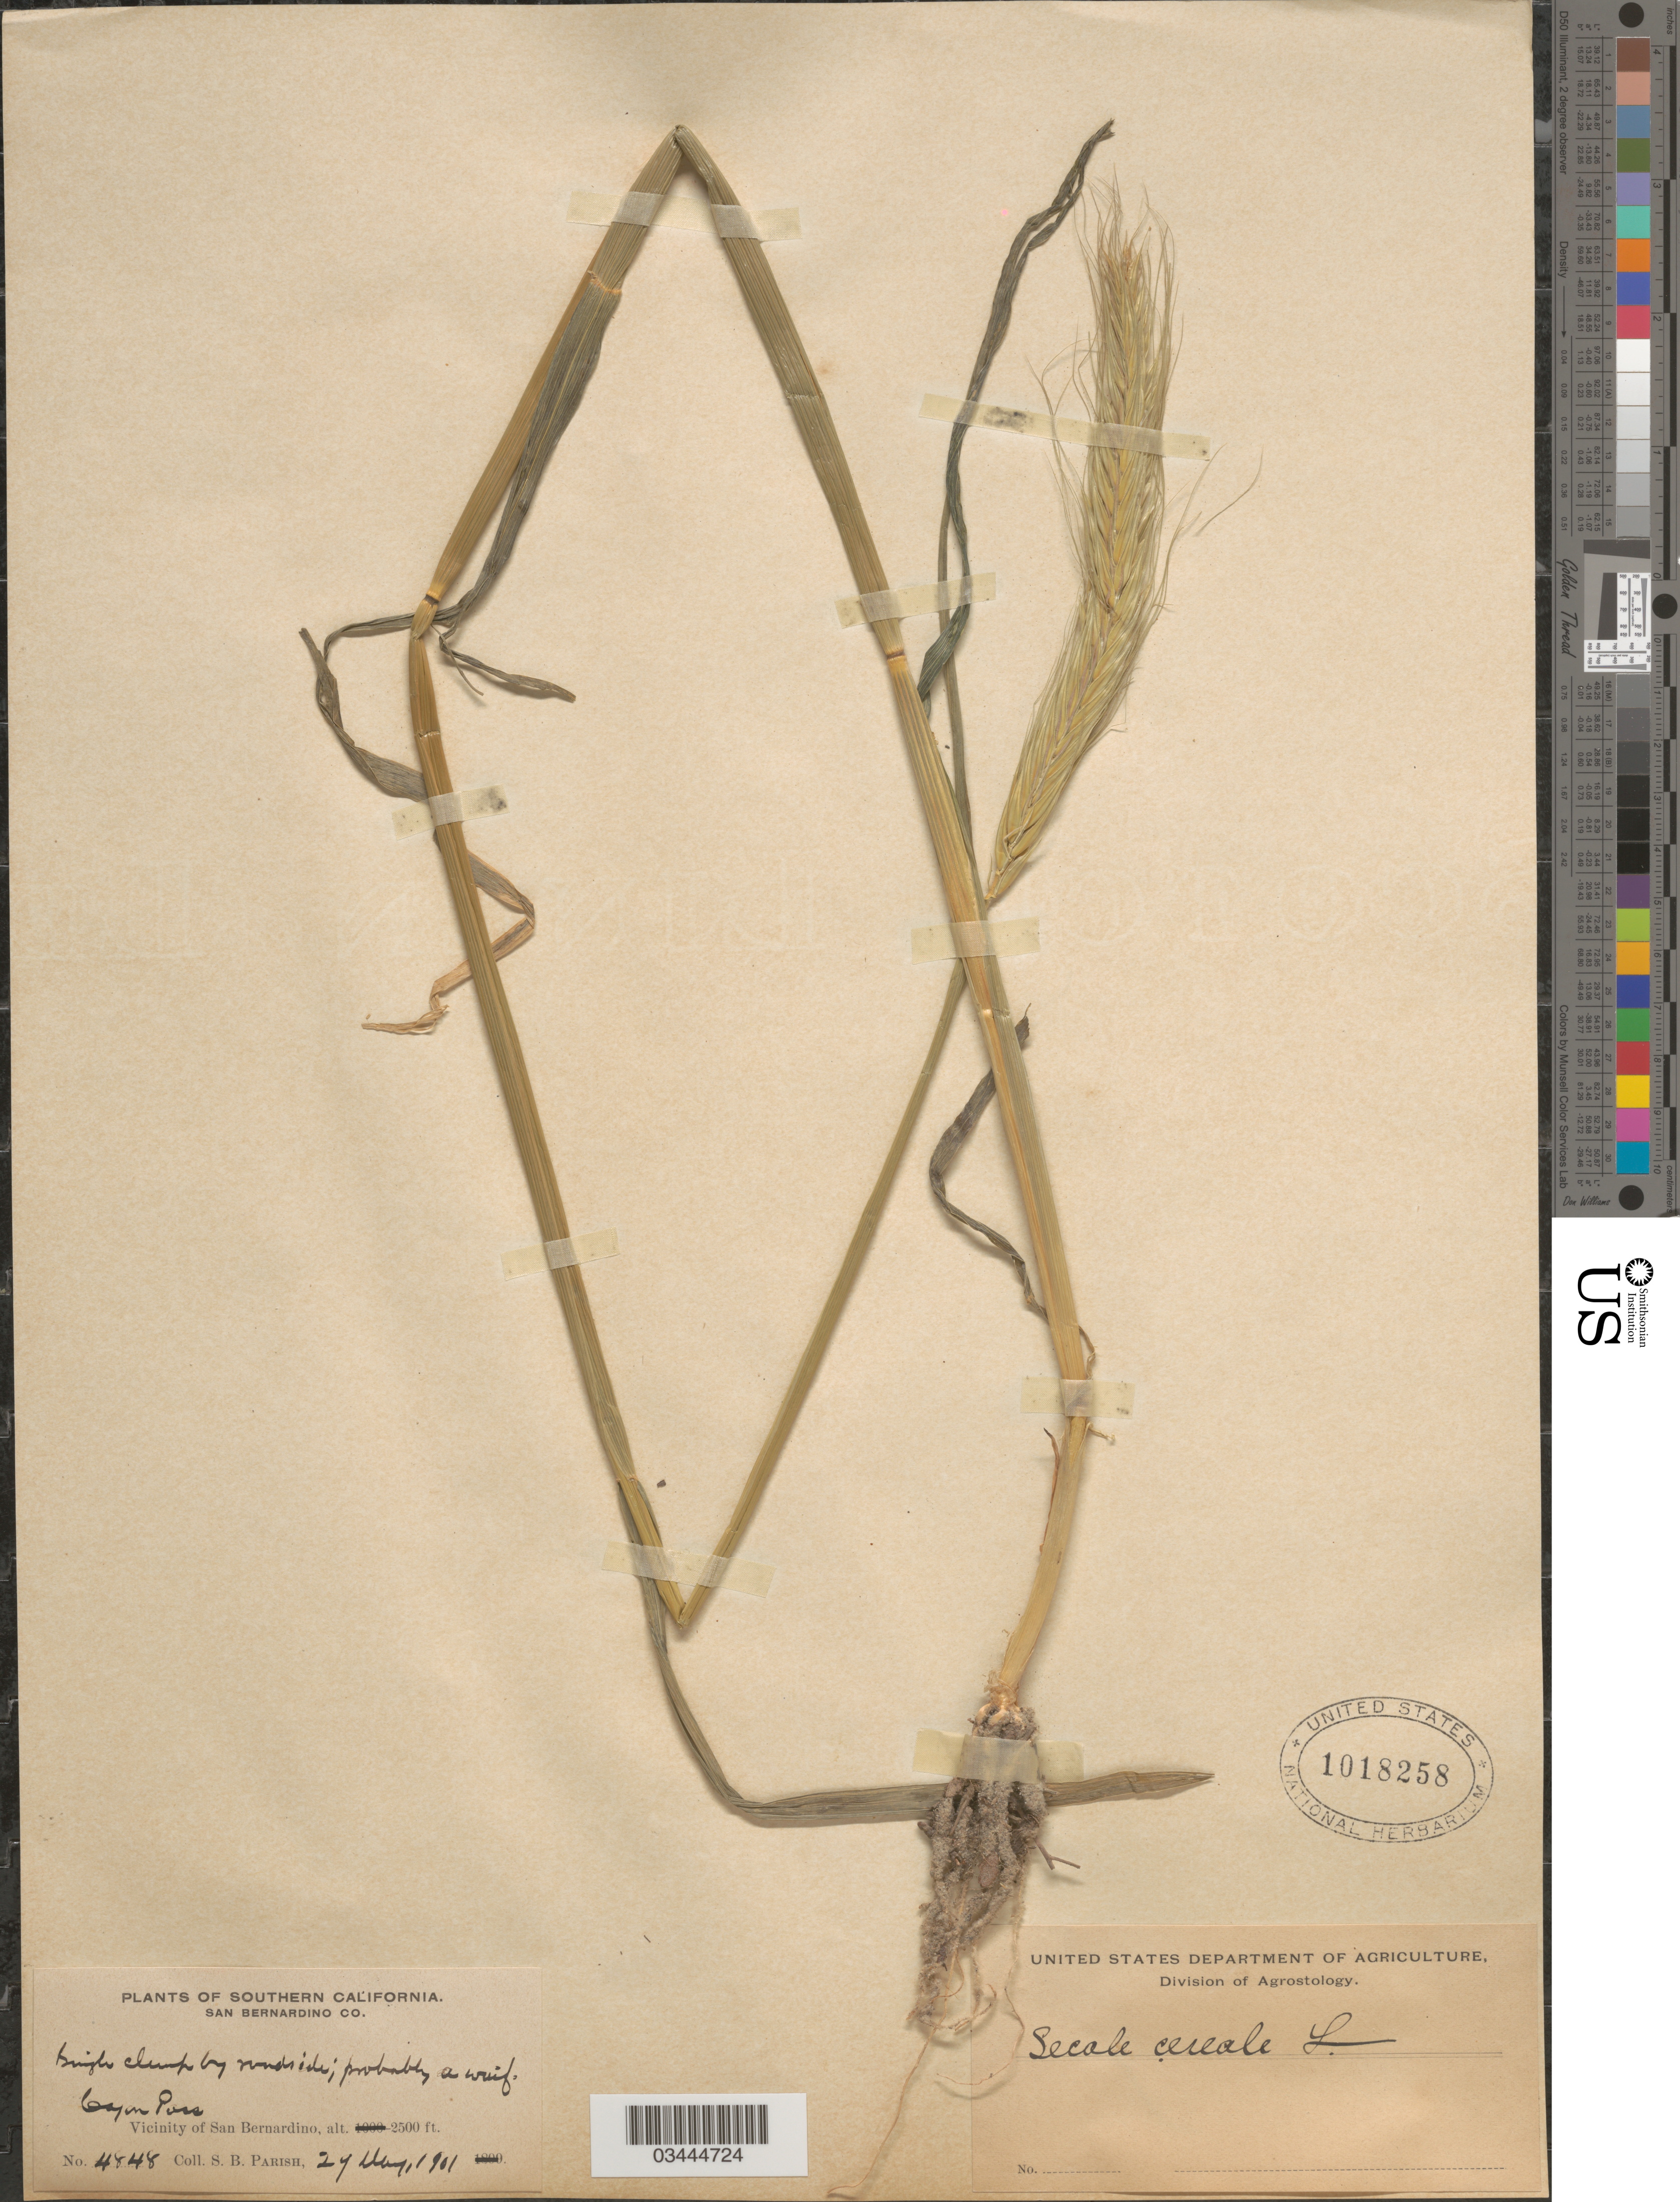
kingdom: Plantae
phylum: Tracheophyta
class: Liliopsida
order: Poales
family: Poaceae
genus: Secale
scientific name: Secale cereale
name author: L.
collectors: S. B. Parish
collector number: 4848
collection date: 1901-05-29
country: United States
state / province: California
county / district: San Bernardino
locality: Southern California. San Bernardino Co. Cajon Pass. Vicinity of San Bernardino.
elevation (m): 762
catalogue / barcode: US 1018258